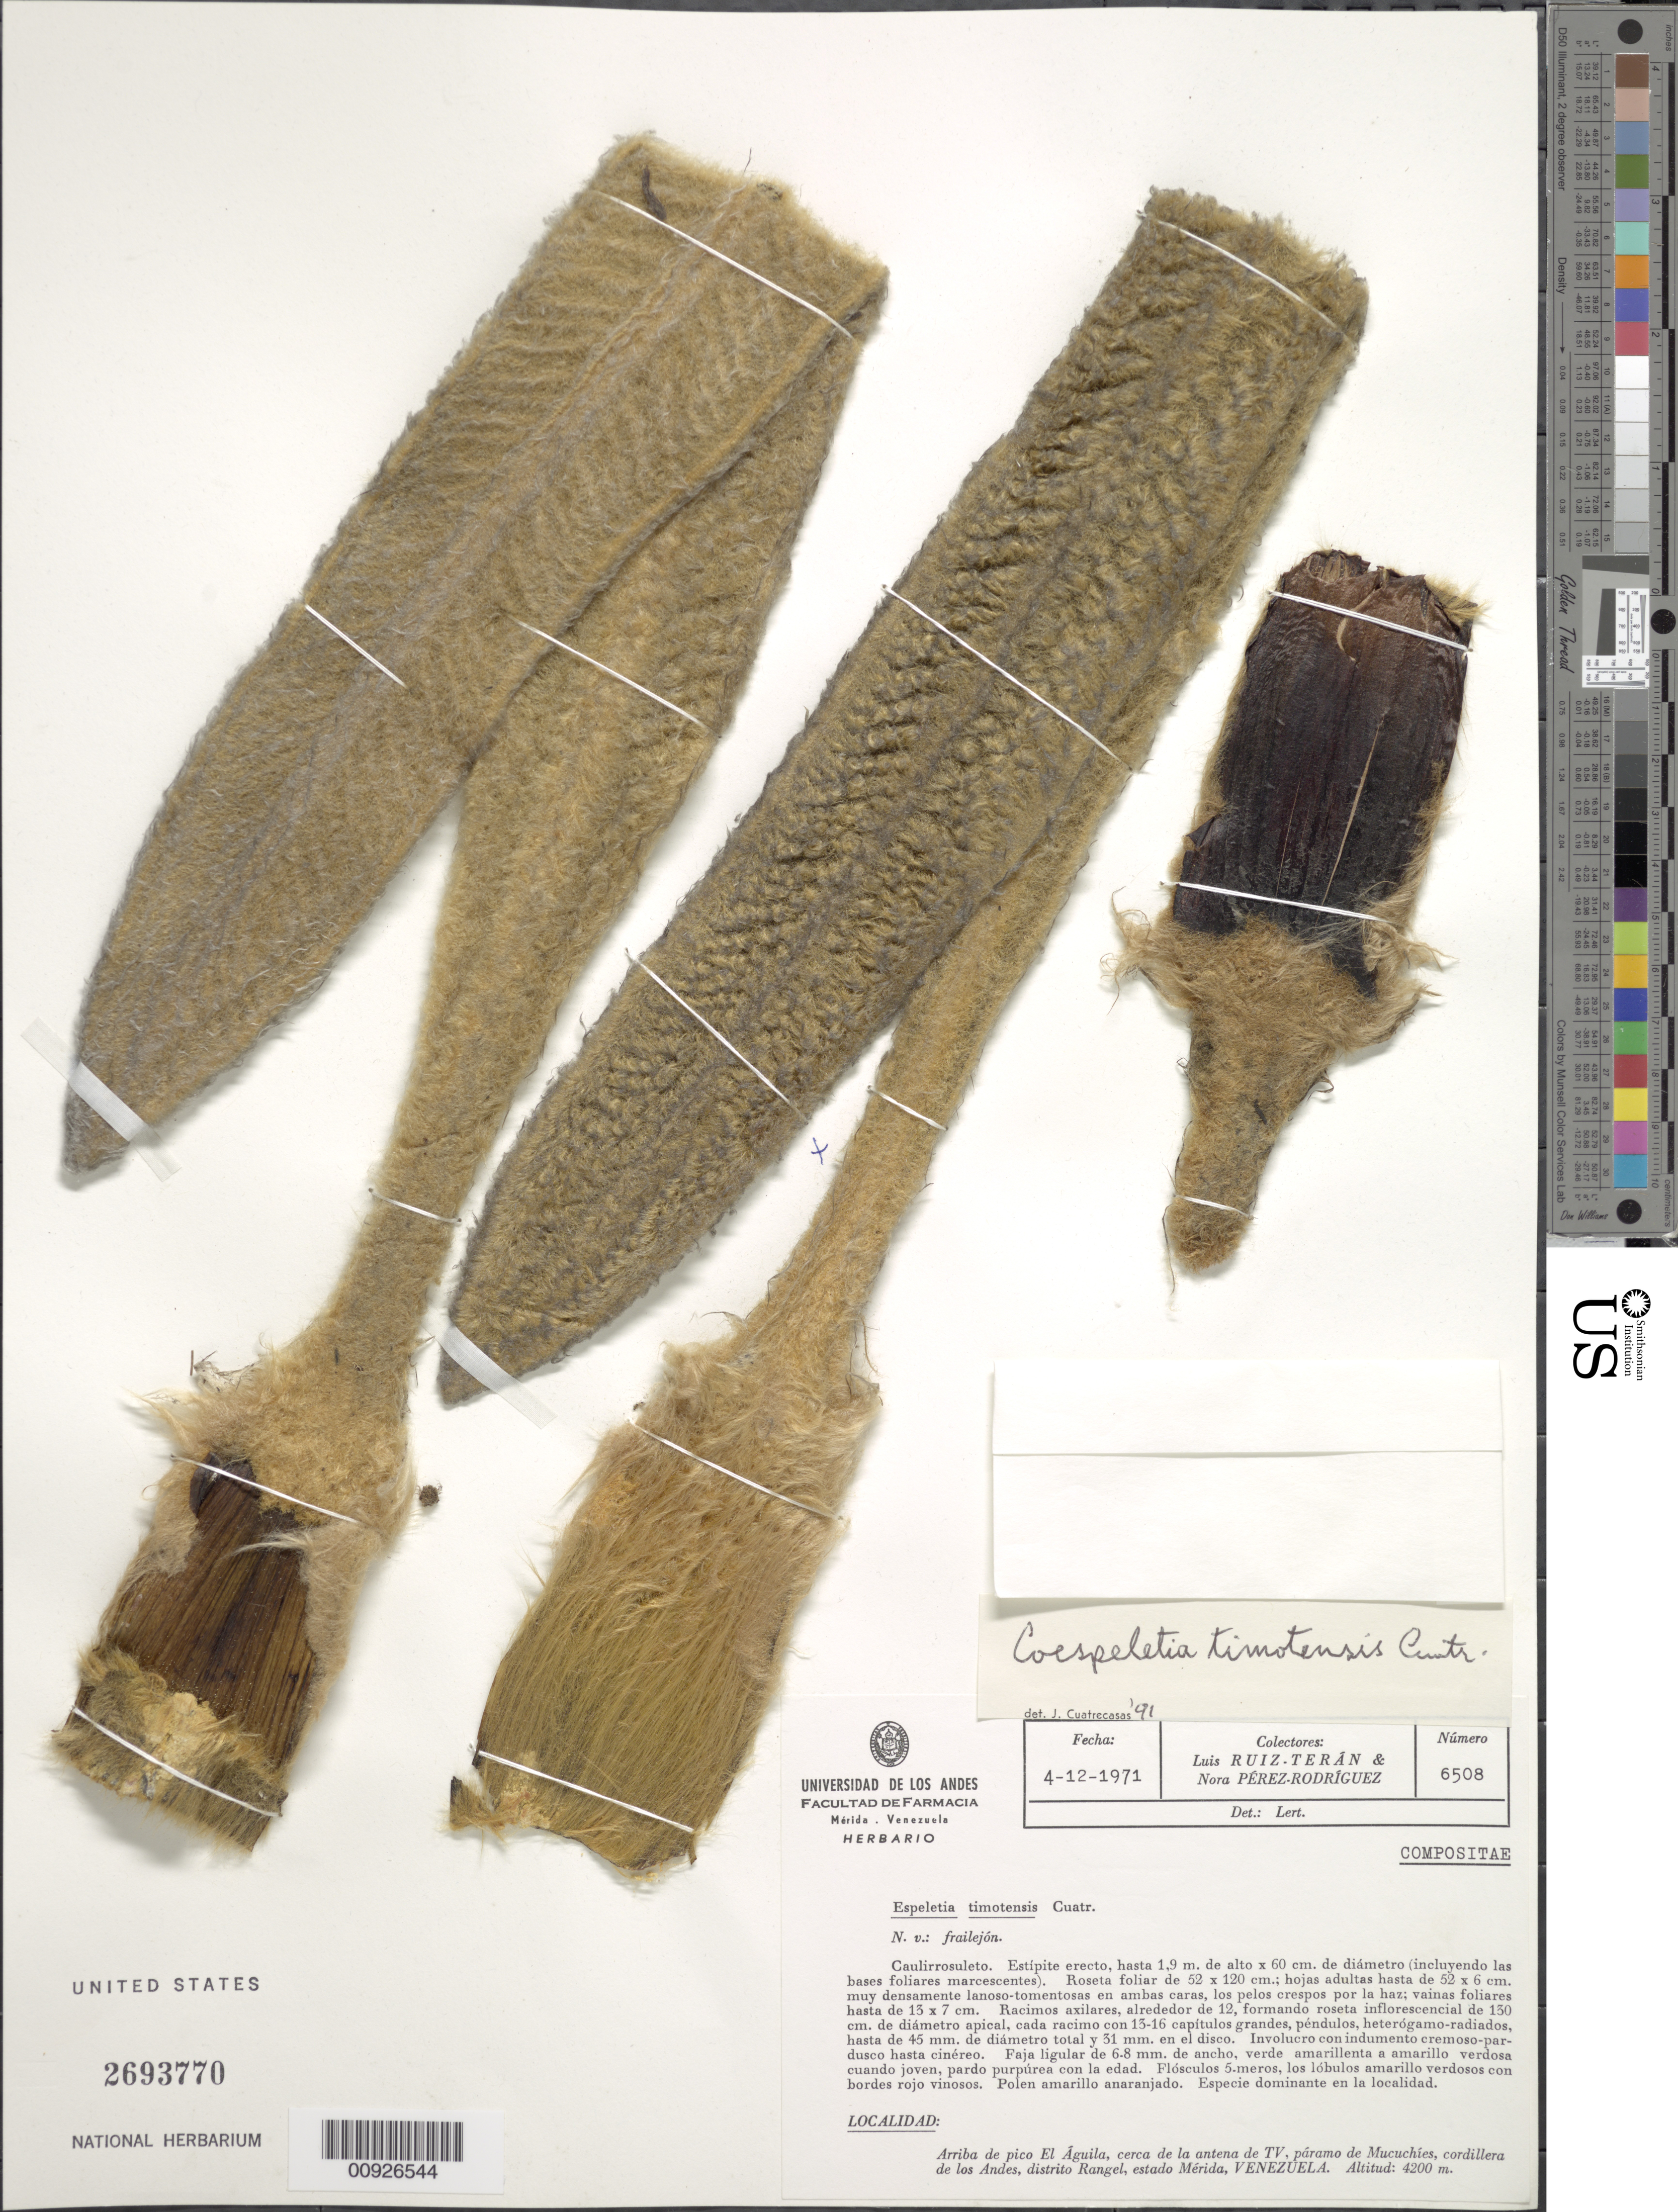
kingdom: Plantae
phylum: Tracheophyta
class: Magnoliopsida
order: Asterales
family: Asteraceae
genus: Coespeletia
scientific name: Coespeletia timotensis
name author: (Cuatrec.) Cuatrec.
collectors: L. E. Ruíz-Terán & N. Pérez-Rodríguez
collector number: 6508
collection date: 1971-12-04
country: Venezuela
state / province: Mérida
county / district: Rangel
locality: P. de Mucuchíes. Arriba de Pico El Águila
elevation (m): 4200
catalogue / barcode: US 2693770